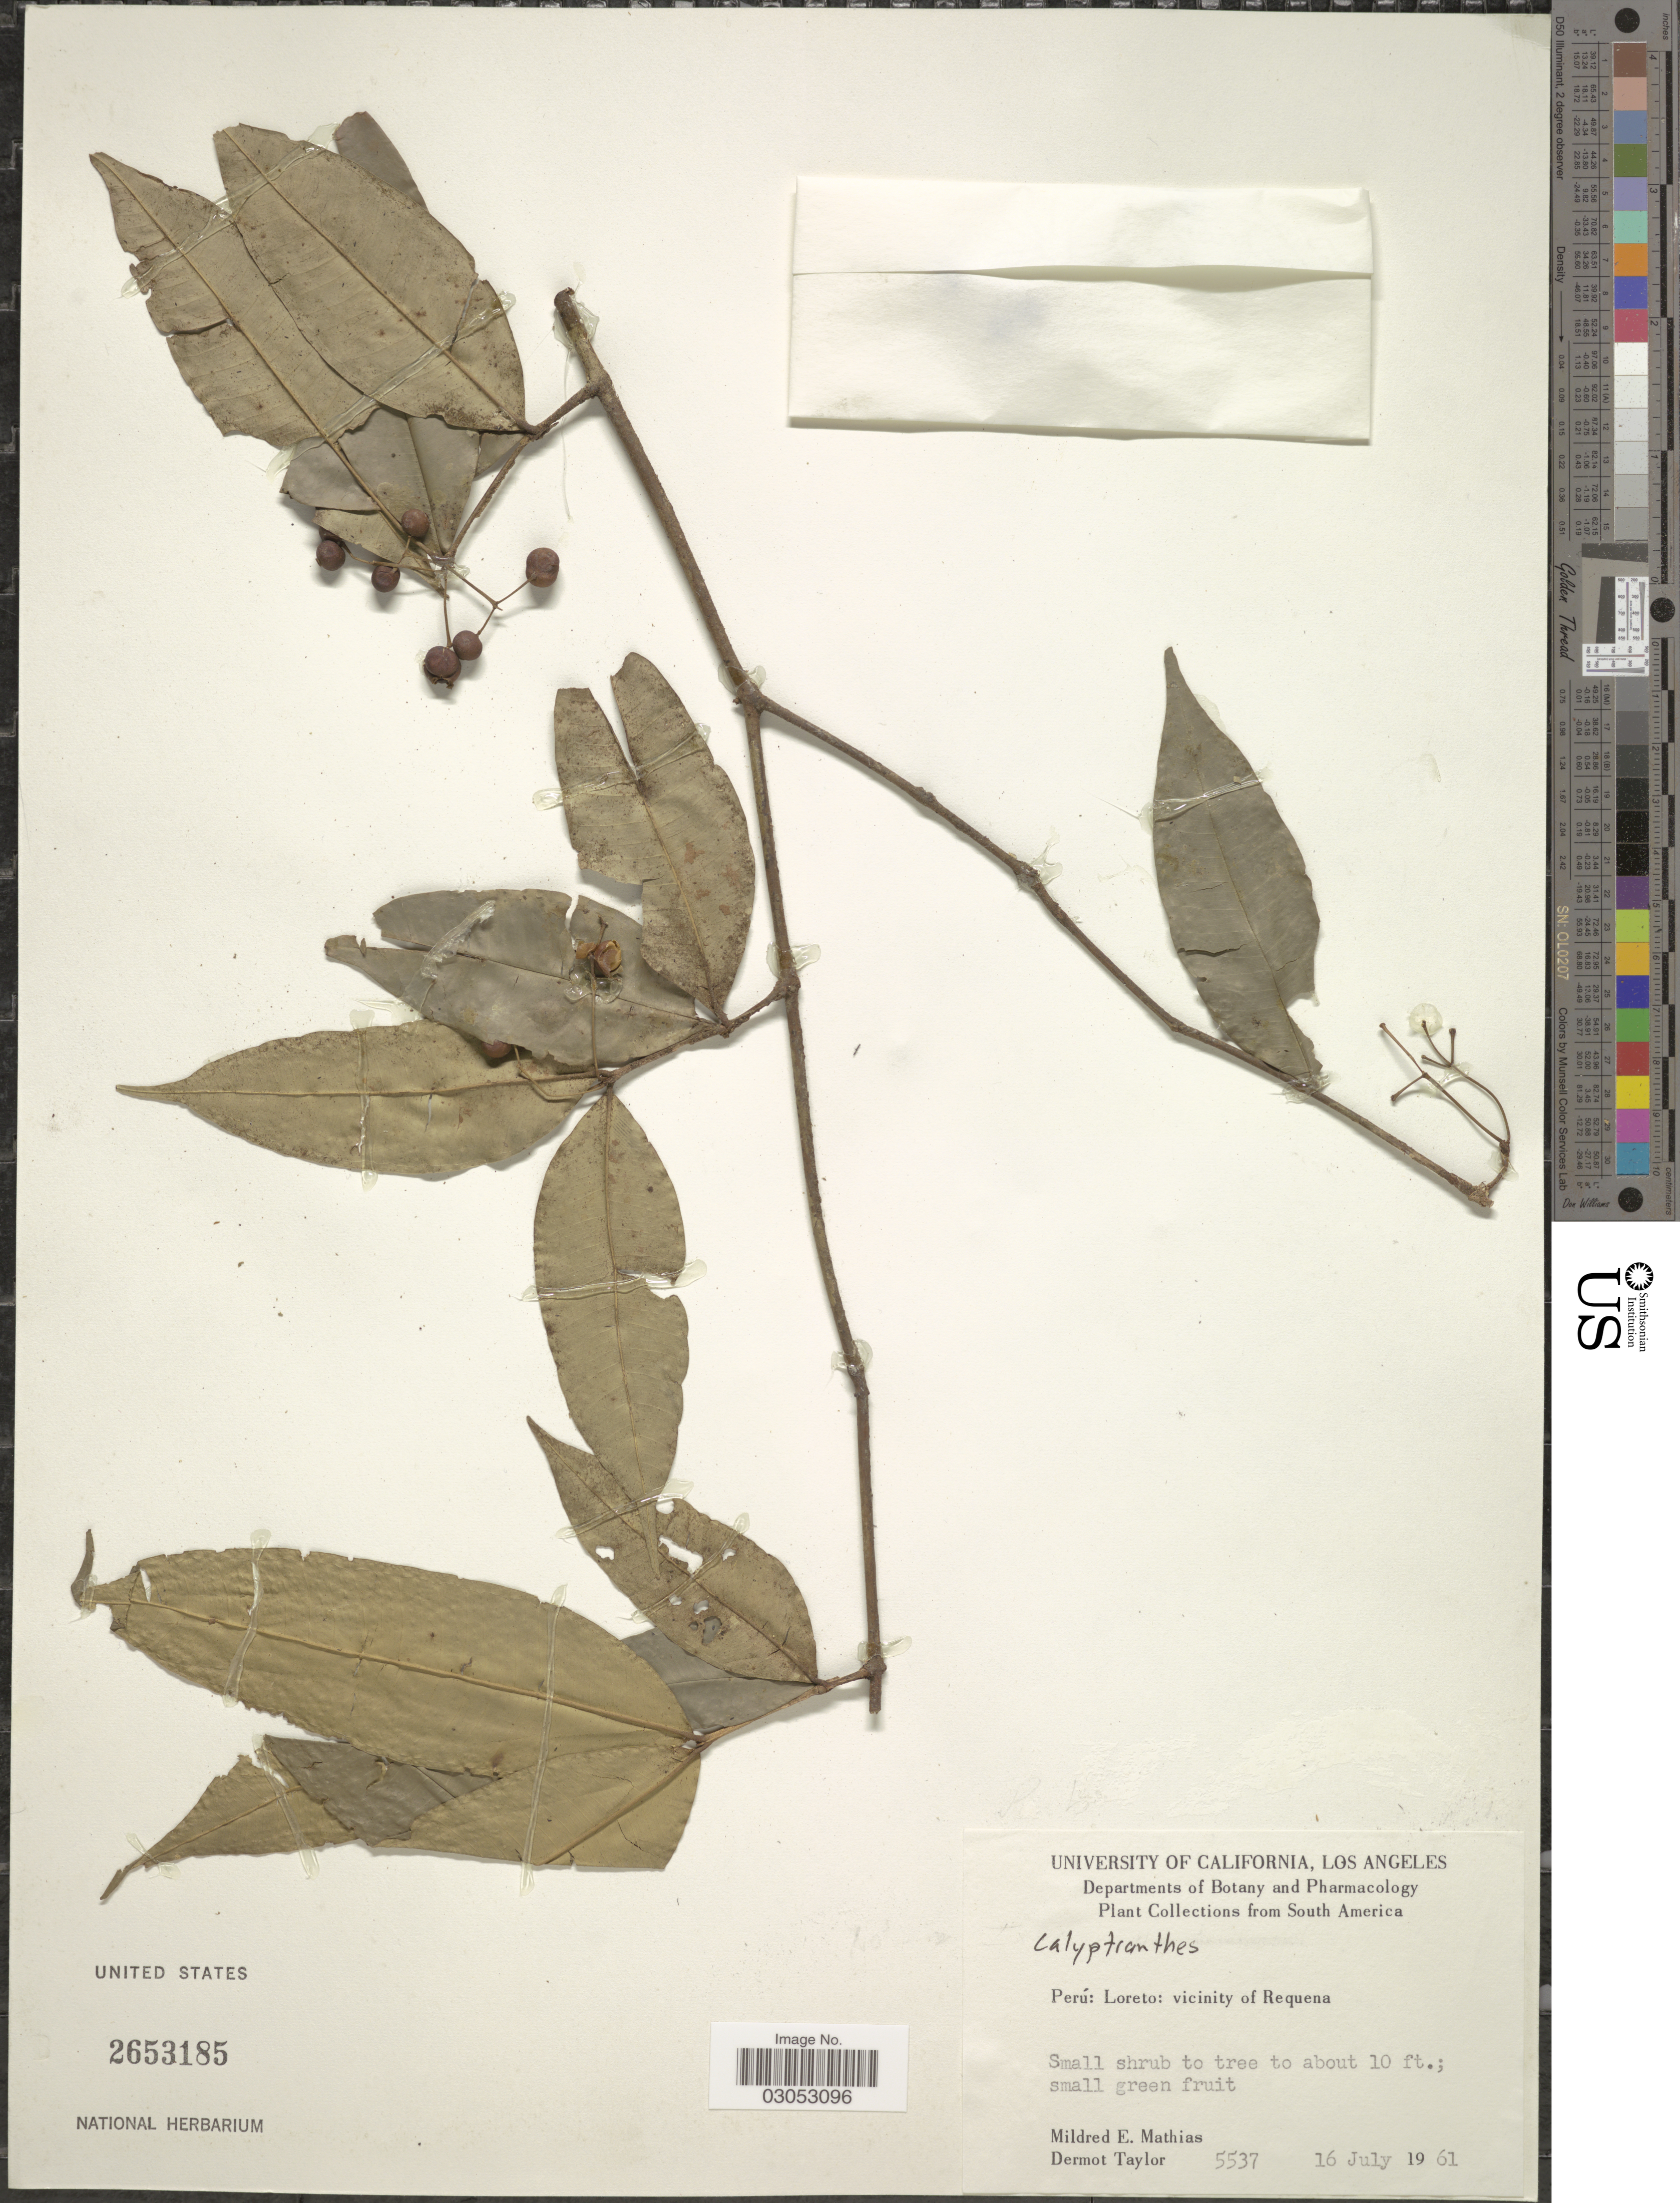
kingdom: Plantae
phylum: Tracheophyta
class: Magnoliopsida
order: Myrtales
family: Myrtaceae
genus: Myrcia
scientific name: Myrcia sp.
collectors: M. E. Mathias & D. Taylor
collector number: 5537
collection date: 1961-07-16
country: Peru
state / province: Loreto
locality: Vicinity of Requena.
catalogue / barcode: US 2653185